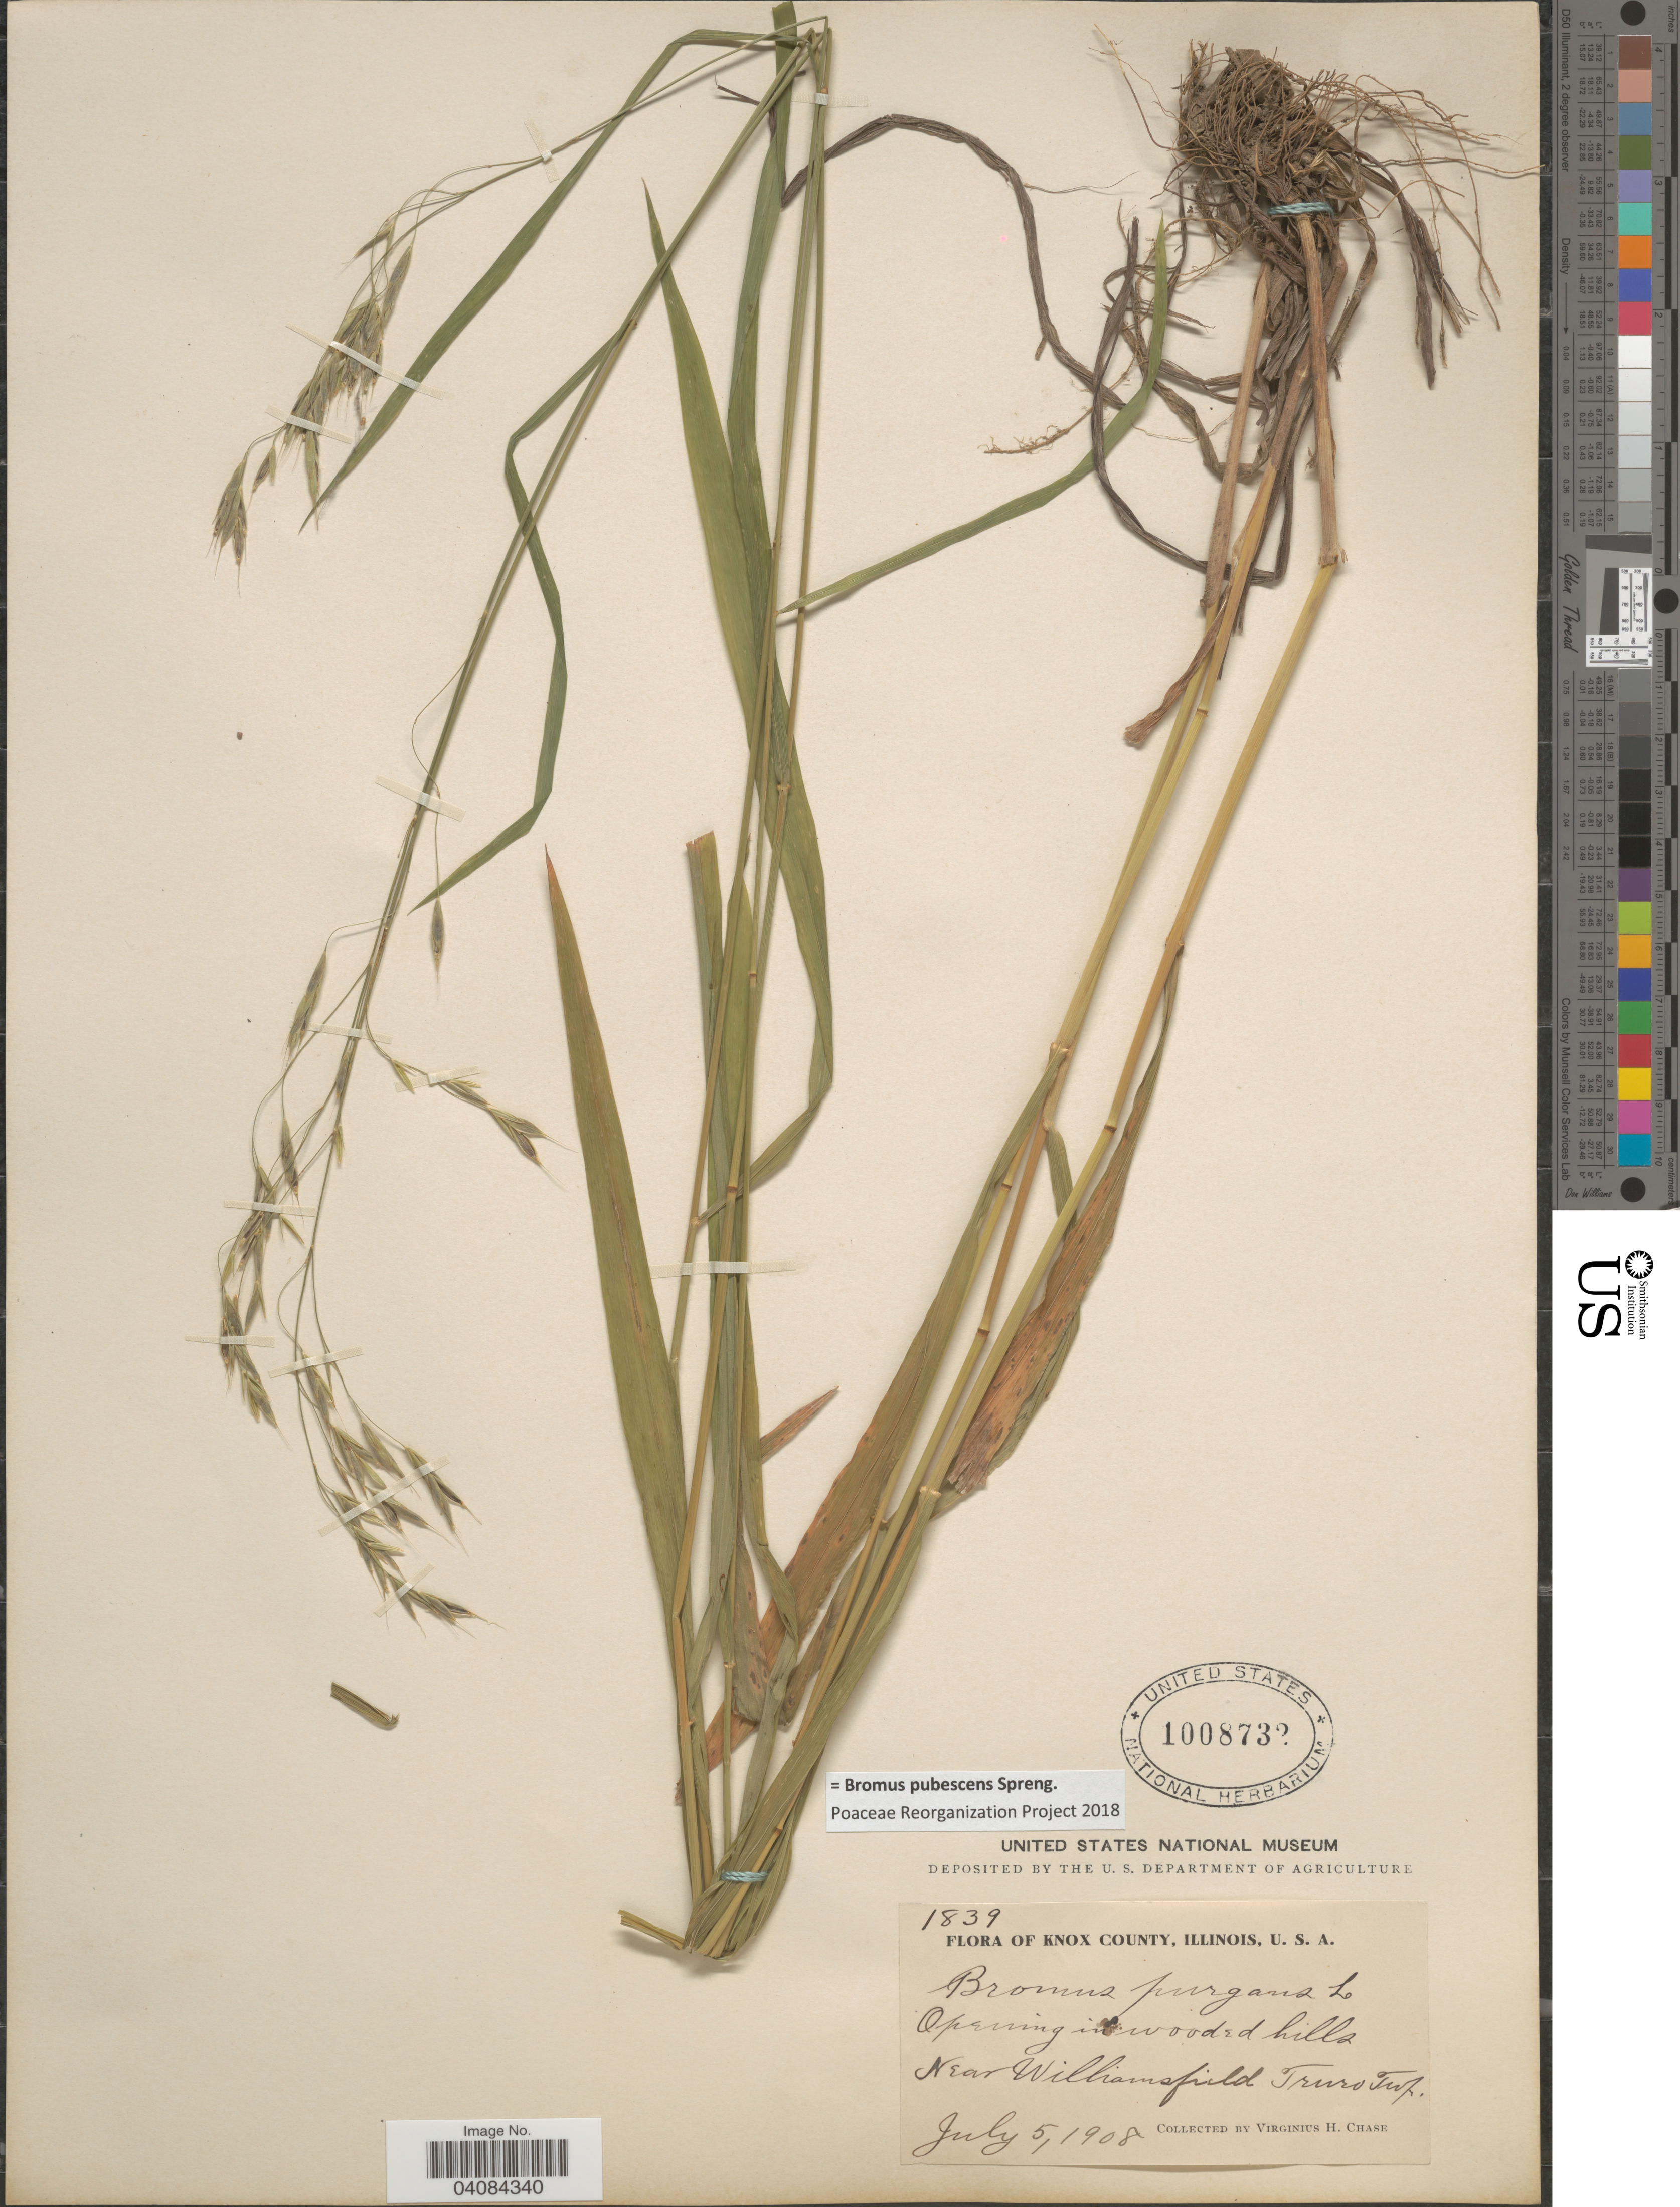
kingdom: Plantae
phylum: Tracheophyta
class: Liliopsida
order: Poales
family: Poaceae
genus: Bromus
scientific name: Bromus pubescens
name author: Muhl. ex Willd.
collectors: V. H. Chase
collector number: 1839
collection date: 1908-07-05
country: United States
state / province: Illinois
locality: Knox County. Opening in wooded hills. Near Williamsfield Truro Twp.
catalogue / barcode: US 1008732